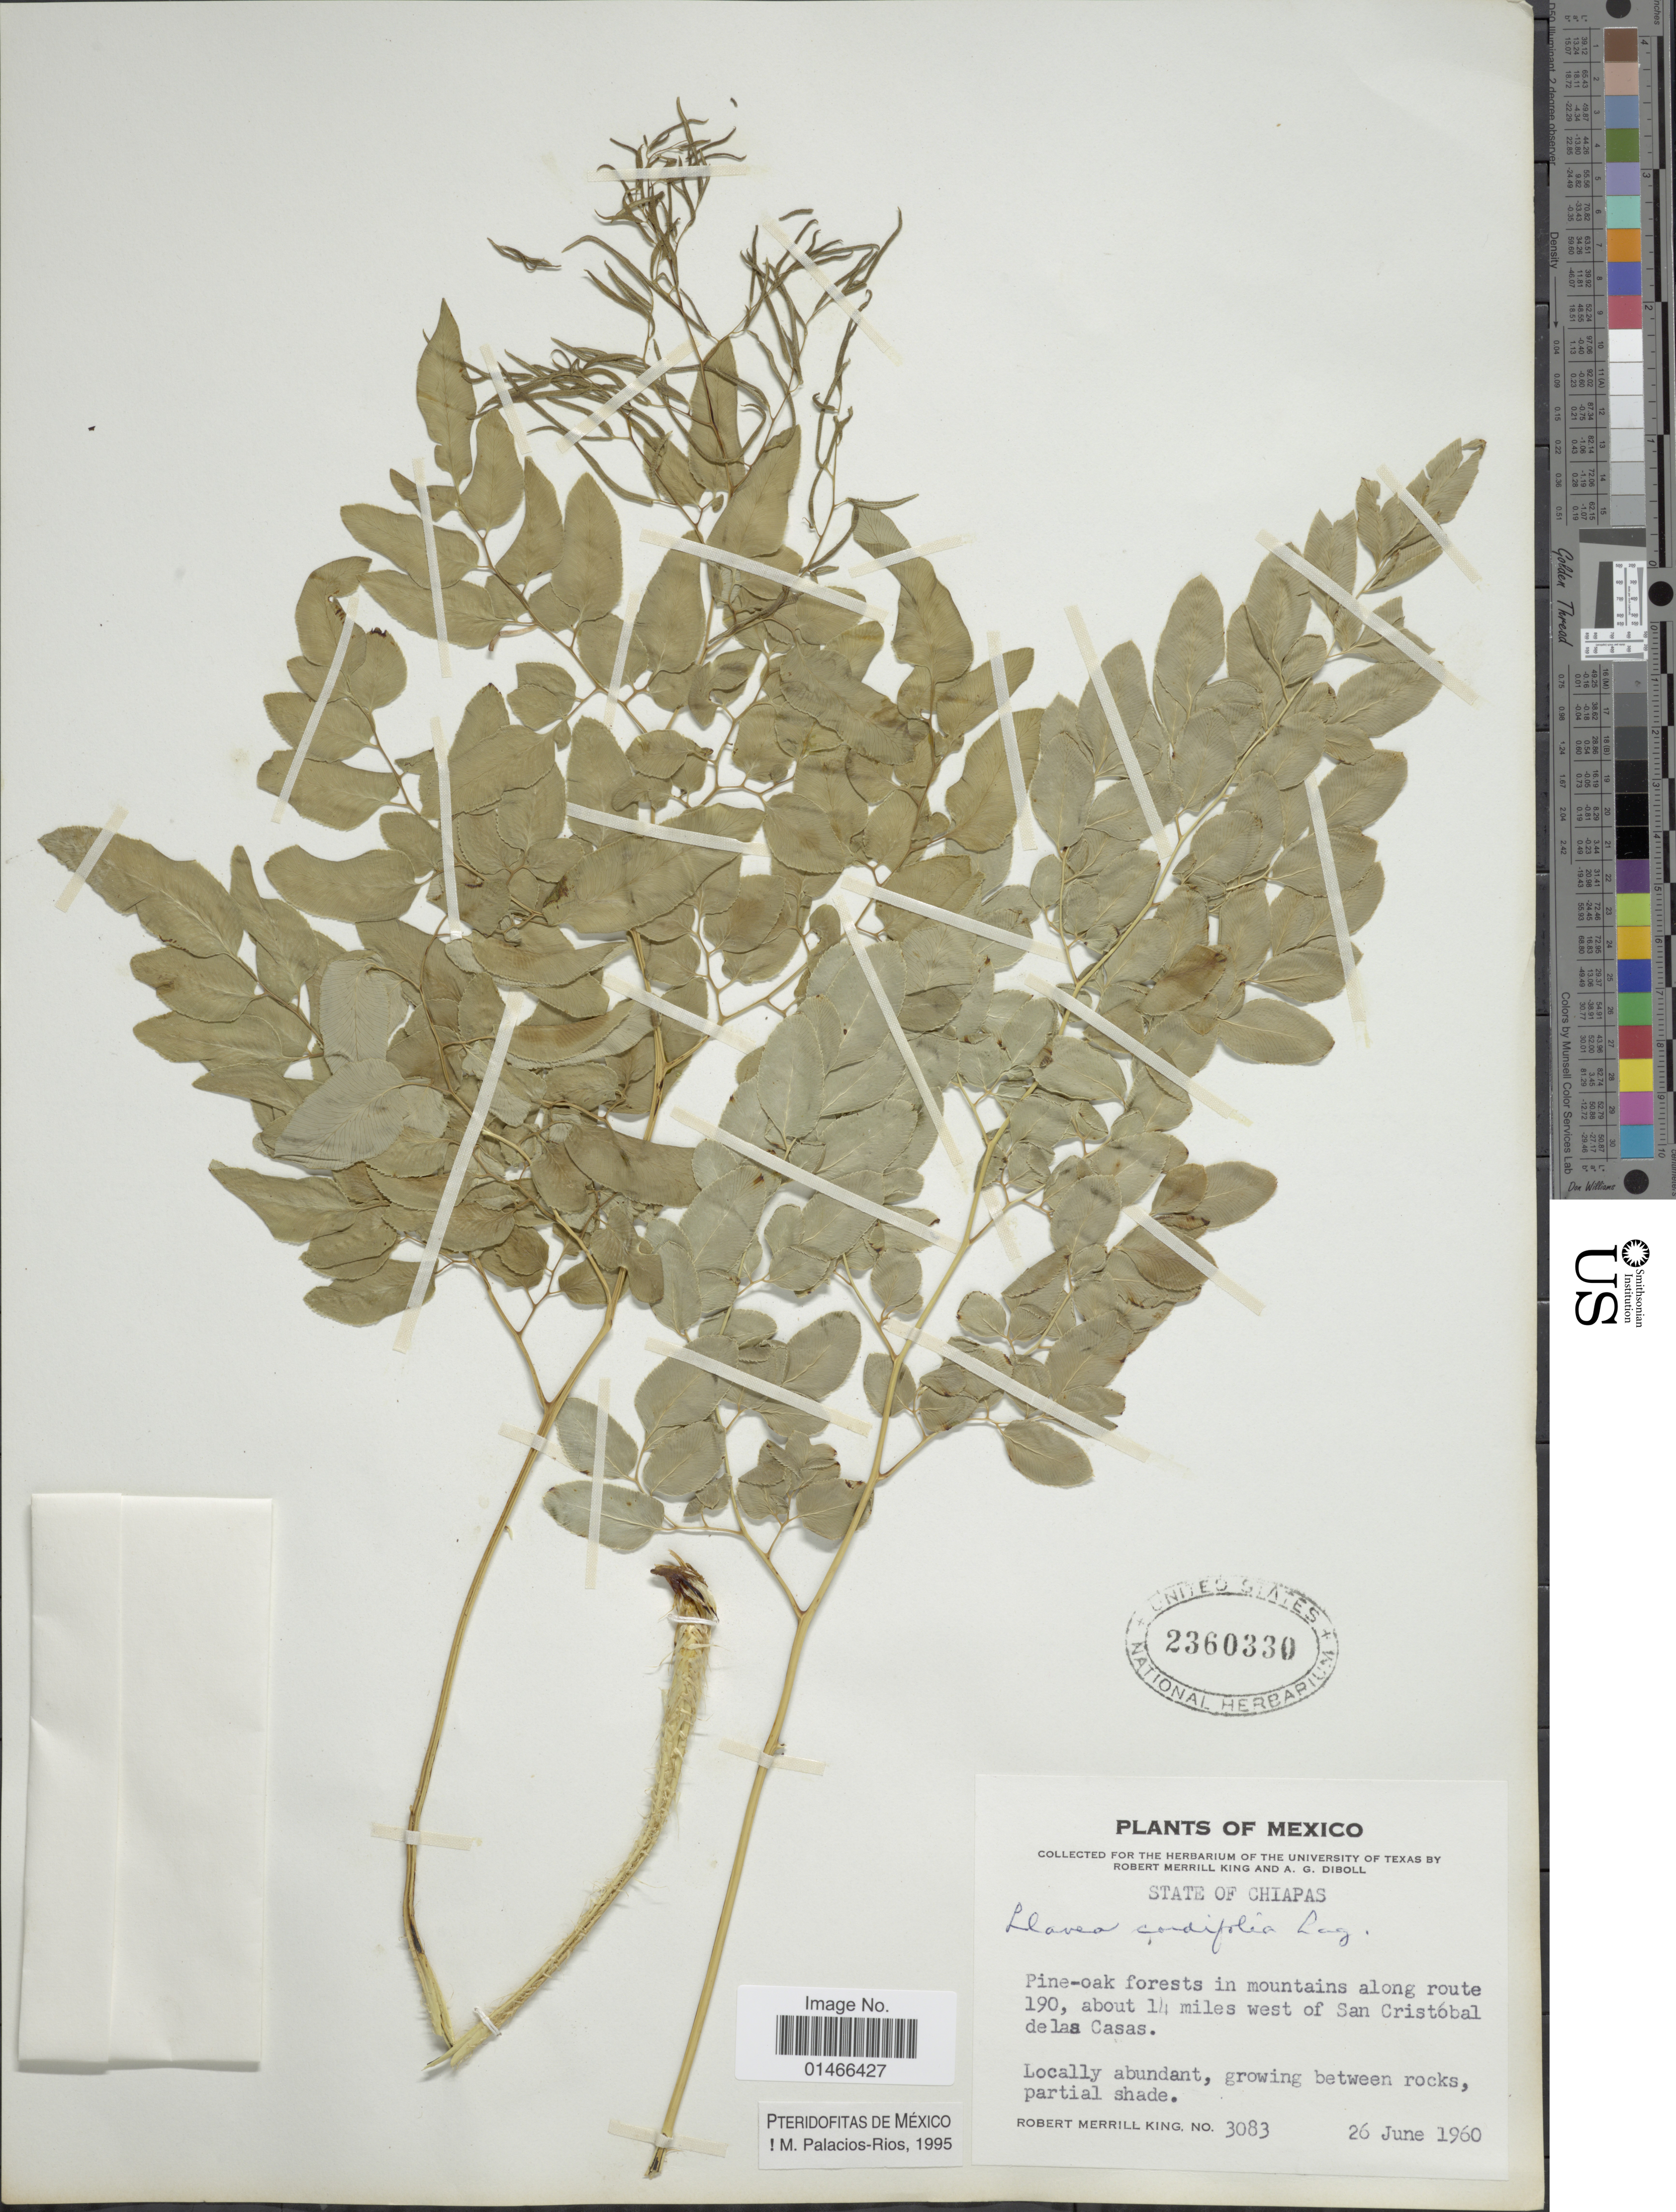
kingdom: Plantae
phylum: Tracheophyta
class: Polypodiopsida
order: Polypodiales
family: Pteridaceae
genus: Llavea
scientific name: Llavea cordifolia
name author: Lag.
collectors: R. M. King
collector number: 3083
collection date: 1960-06-26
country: Mexico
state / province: Chiapas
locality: Pine-oak forests in mountains along route 190, about 14 miles west of San Cristóbal de las Casas.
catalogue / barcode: US 2360330